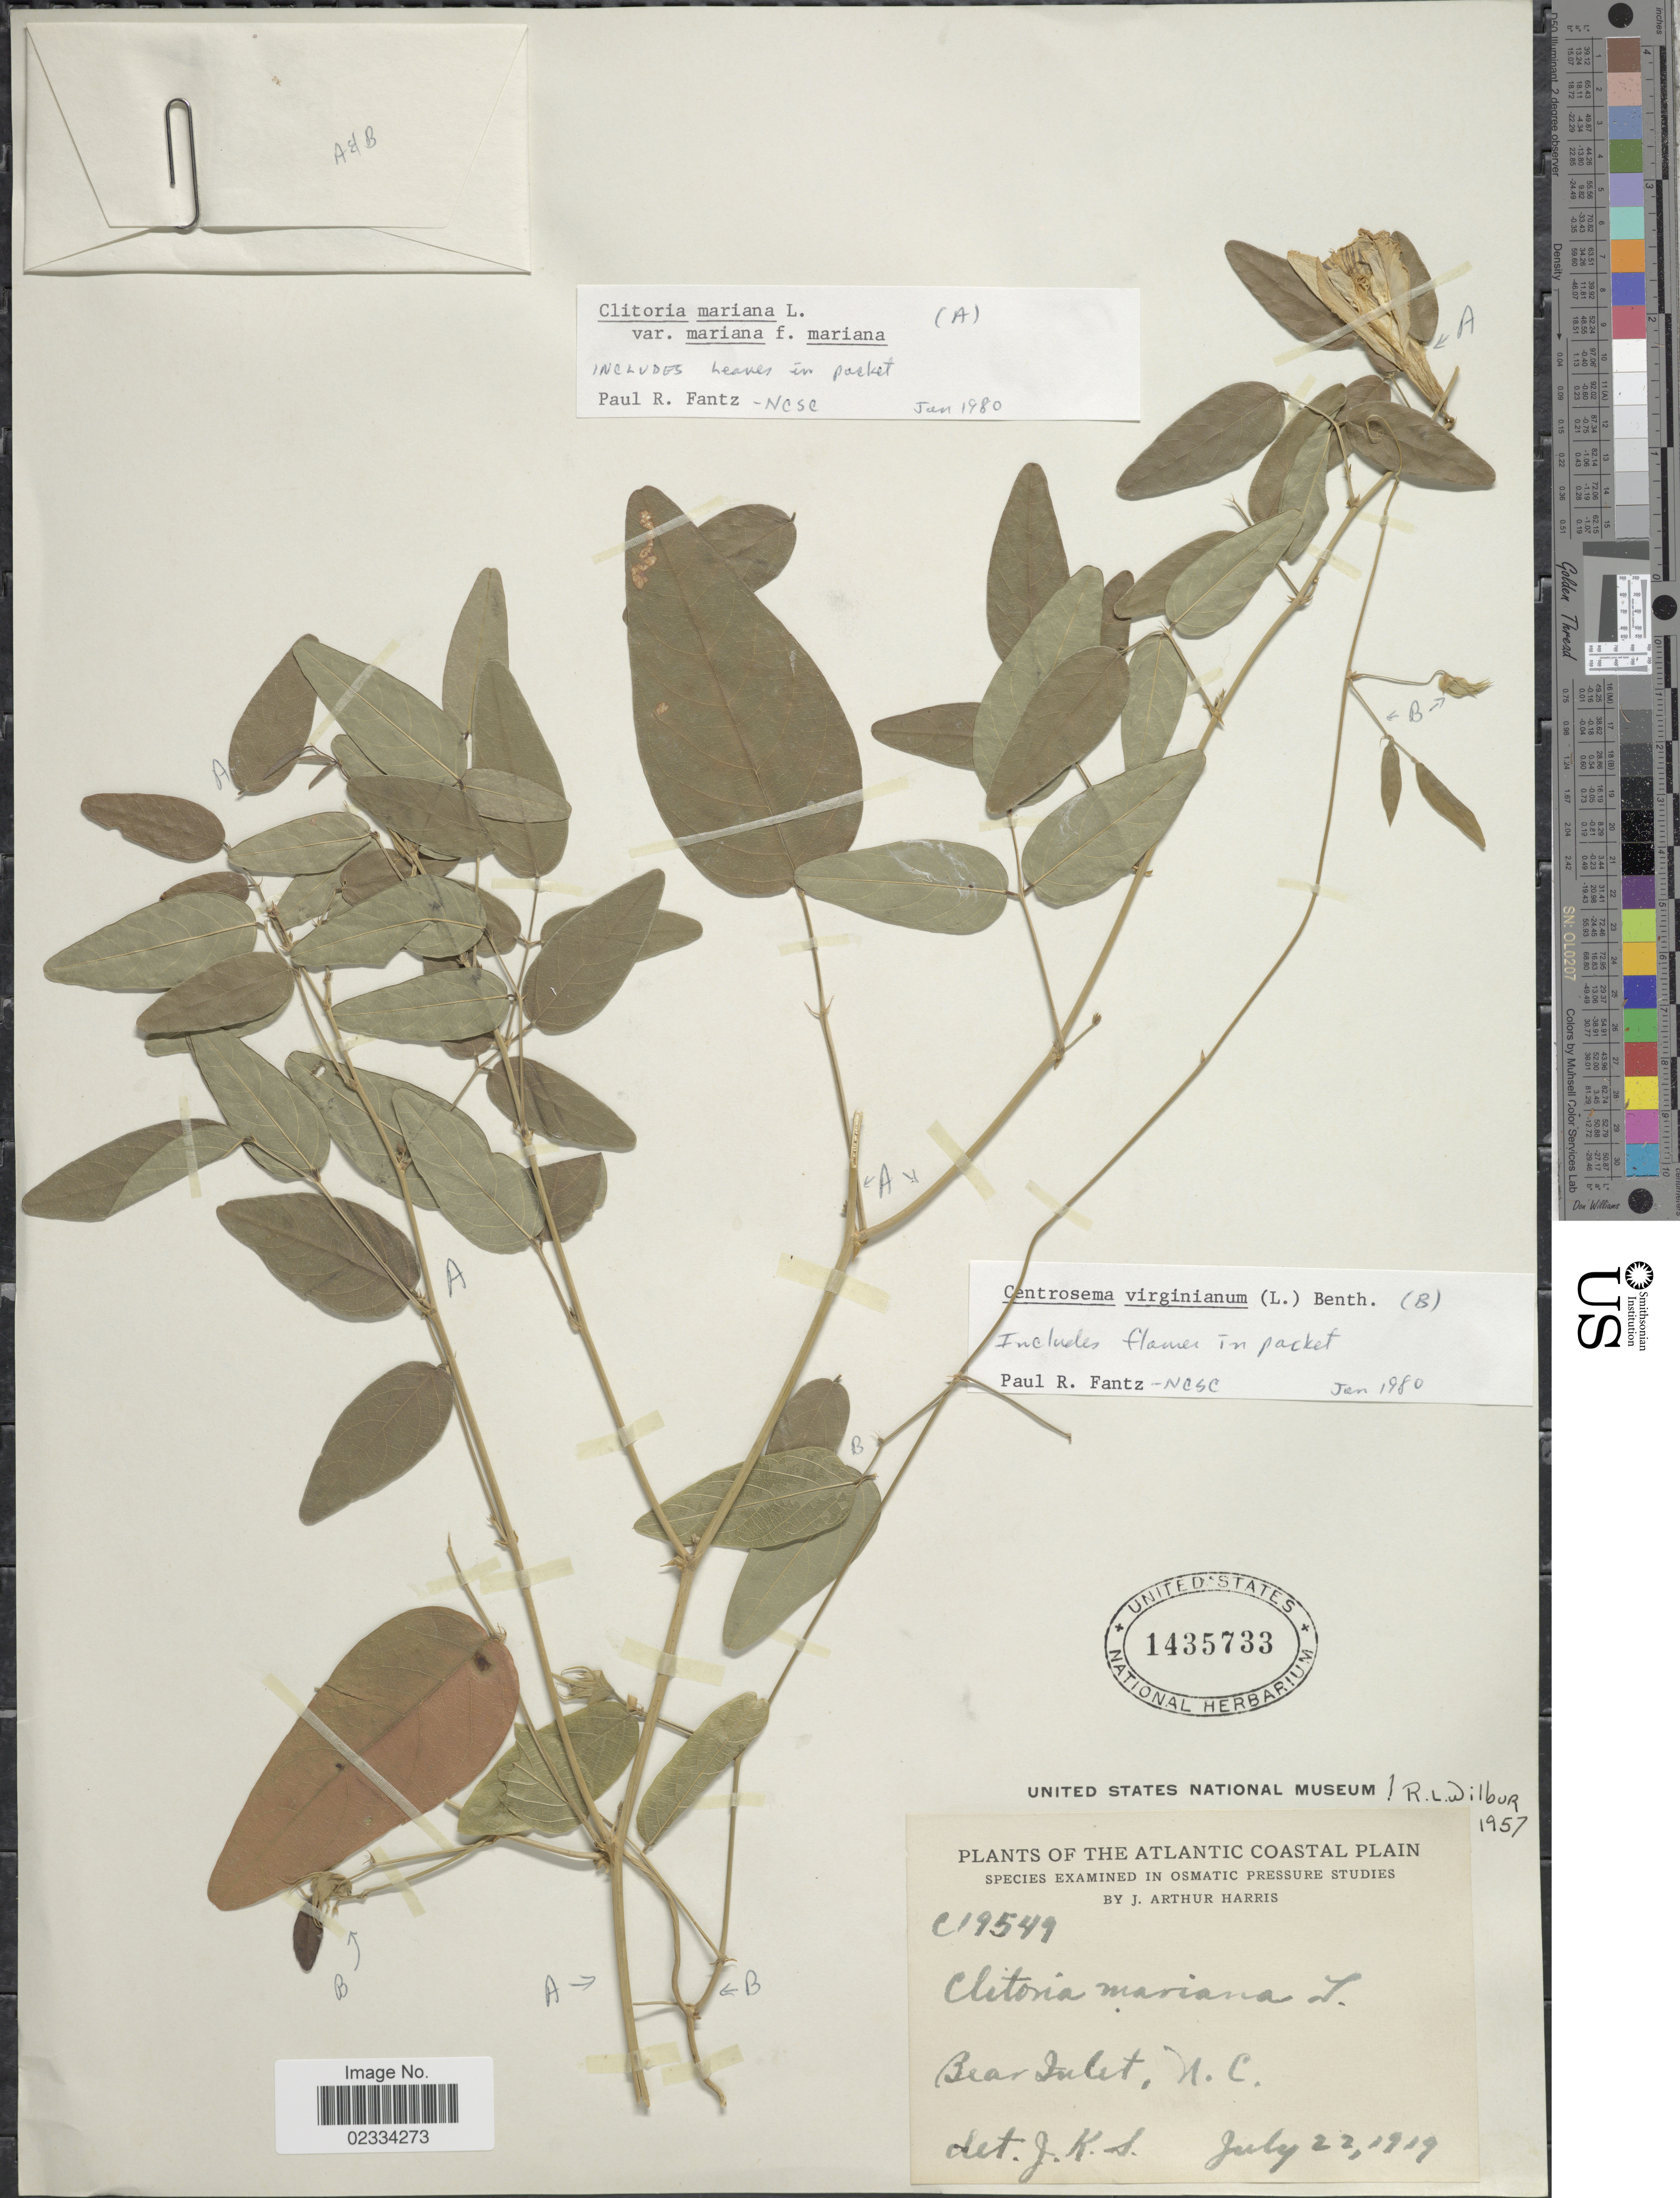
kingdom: Plantae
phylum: Tracheophyta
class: Magnoliopsida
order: Fabales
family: Fabaceae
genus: Clitoria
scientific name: Clitoria mariana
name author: L.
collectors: J. A. Harris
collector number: C19549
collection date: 1919-07-22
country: United States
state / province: North Carolina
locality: Atlantic Coastal Plain. Bear Inlet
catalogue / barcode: US 1435733